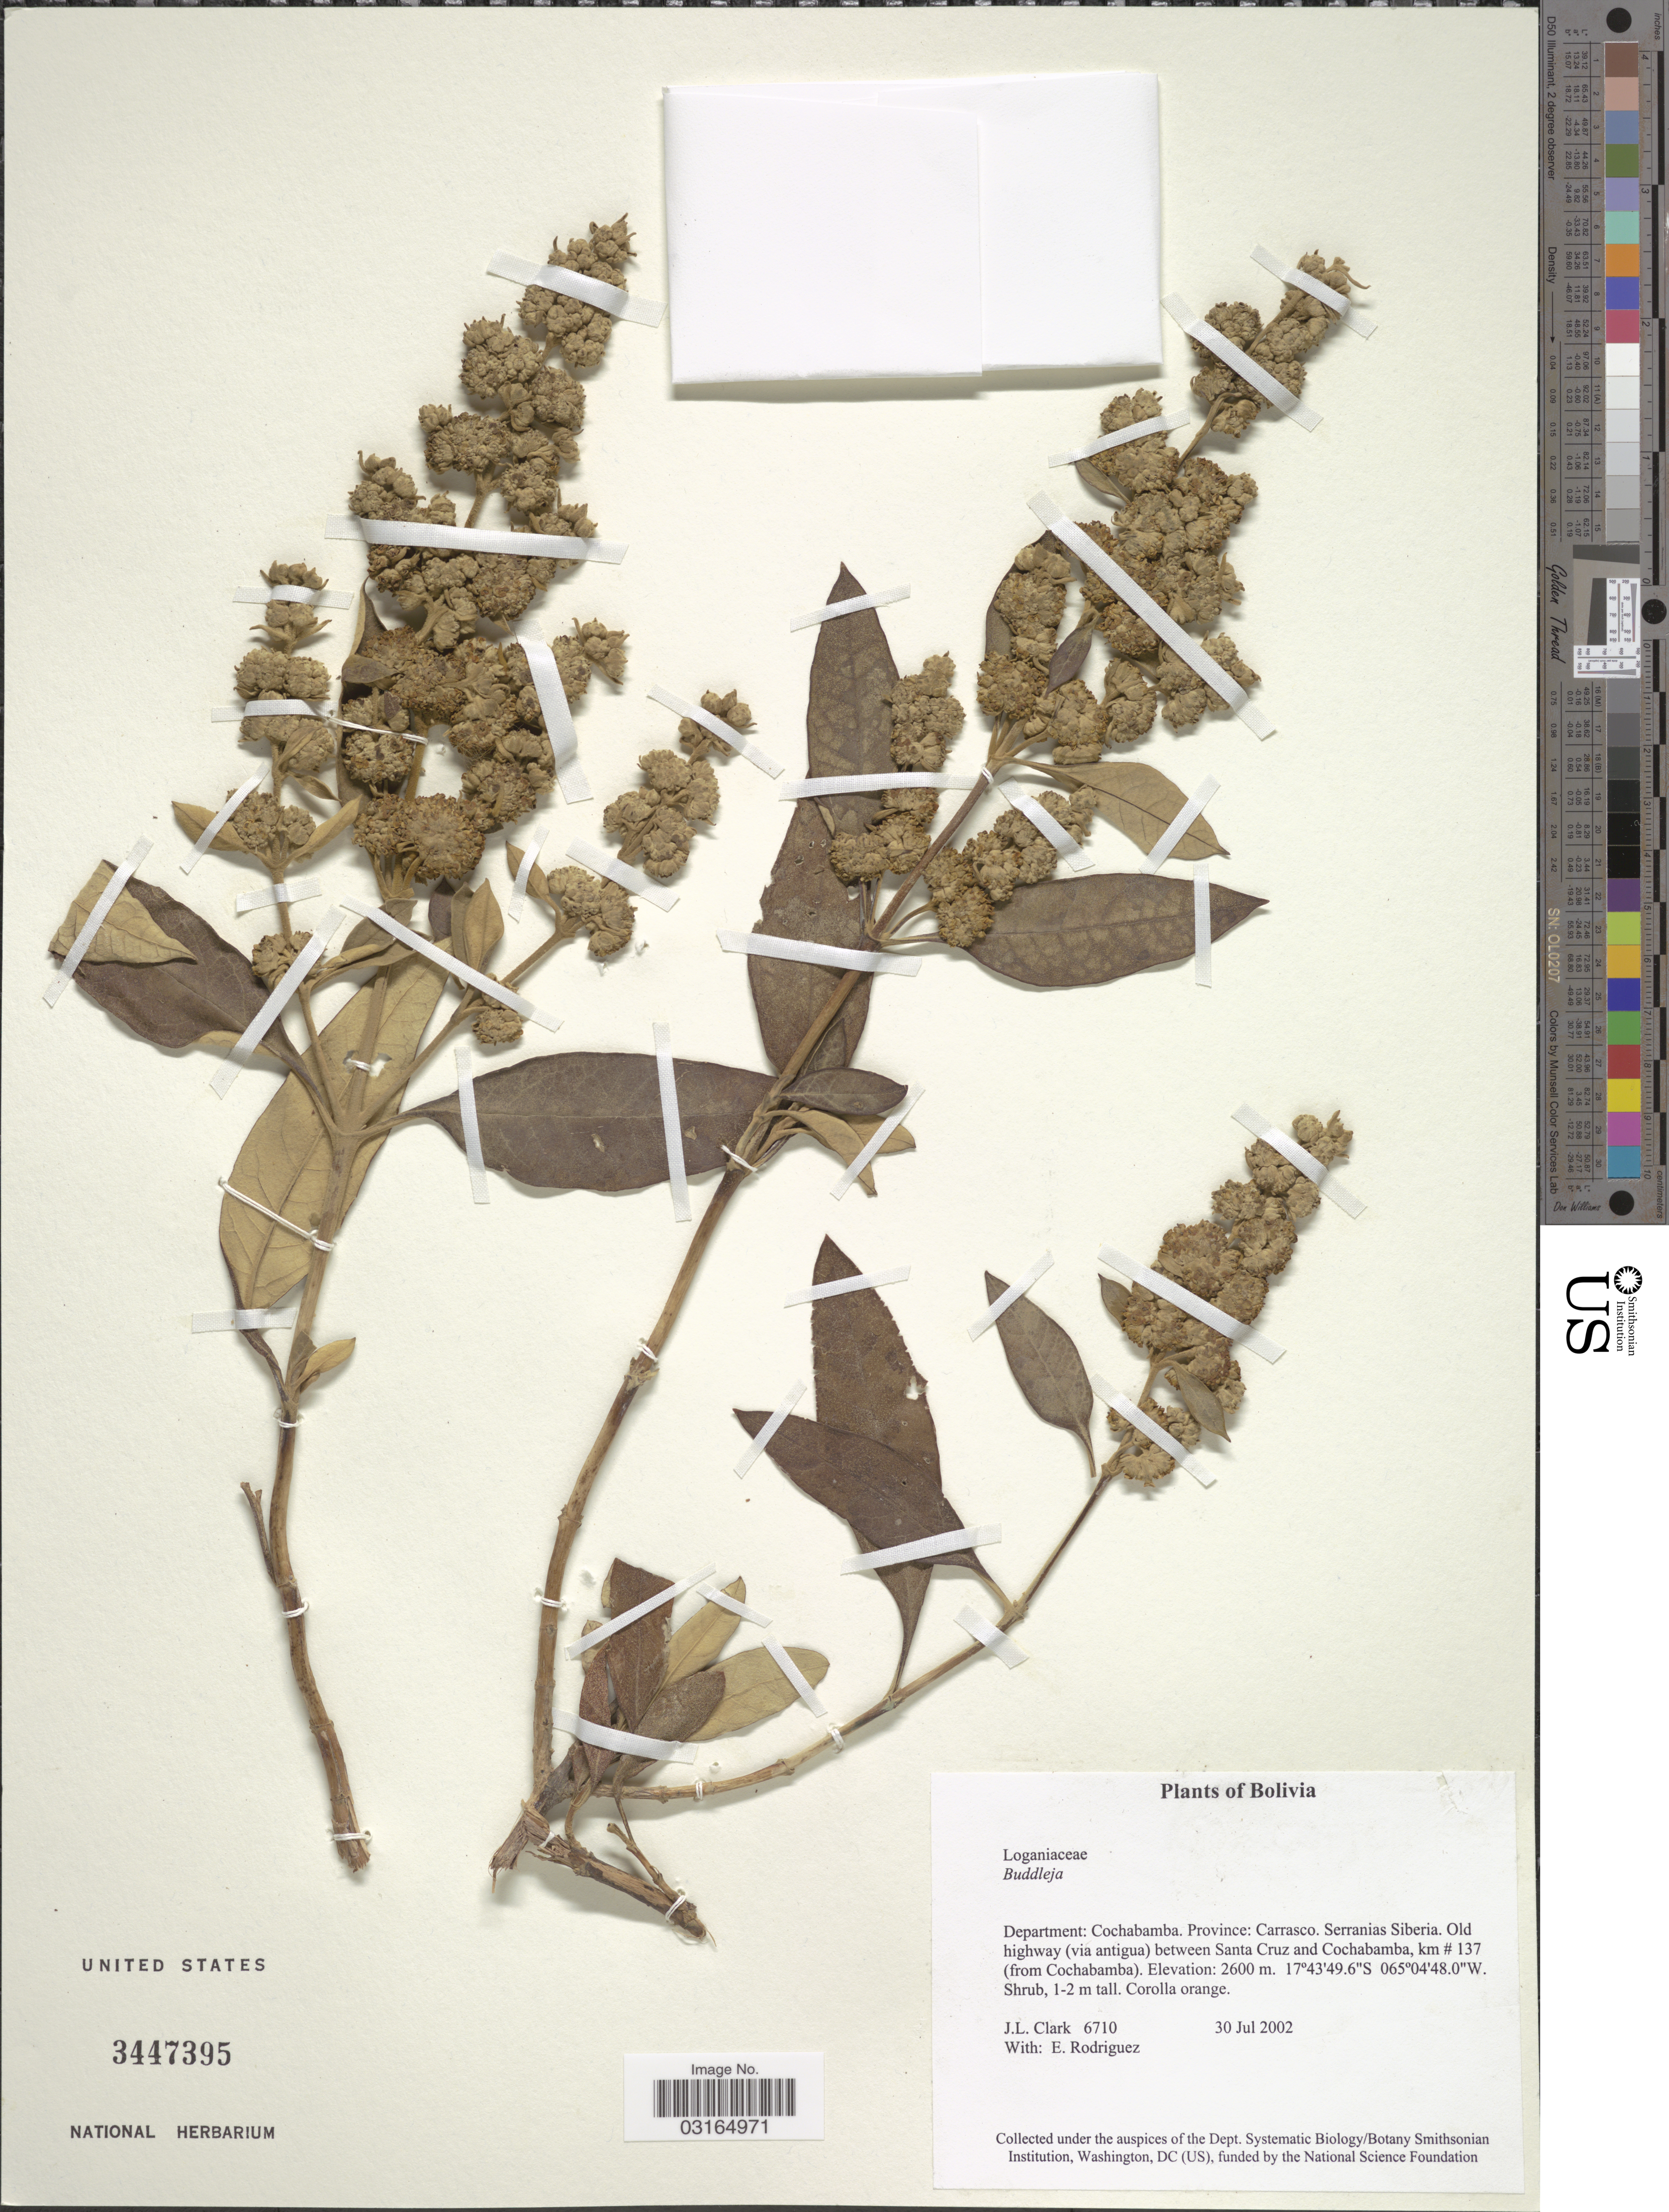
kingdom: Plantae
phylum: Tracheophyta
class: Magnoliopsida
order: Lamiales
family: Scrophulariaceae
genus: Buddleja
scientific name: Buddleja sp.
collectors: J. L. Clark & E. Rodriguez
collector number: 6710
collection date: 2002-07-30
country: Bolivia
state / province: Cochabamba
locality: Department: Cochabamba. Province: Carrasco, Serranias Siberia. Old highway (via antigua) between Santa Cruz and Cochabamba, km # 137 (from Cochabamba).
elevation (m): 2600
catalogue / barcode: US 3447395